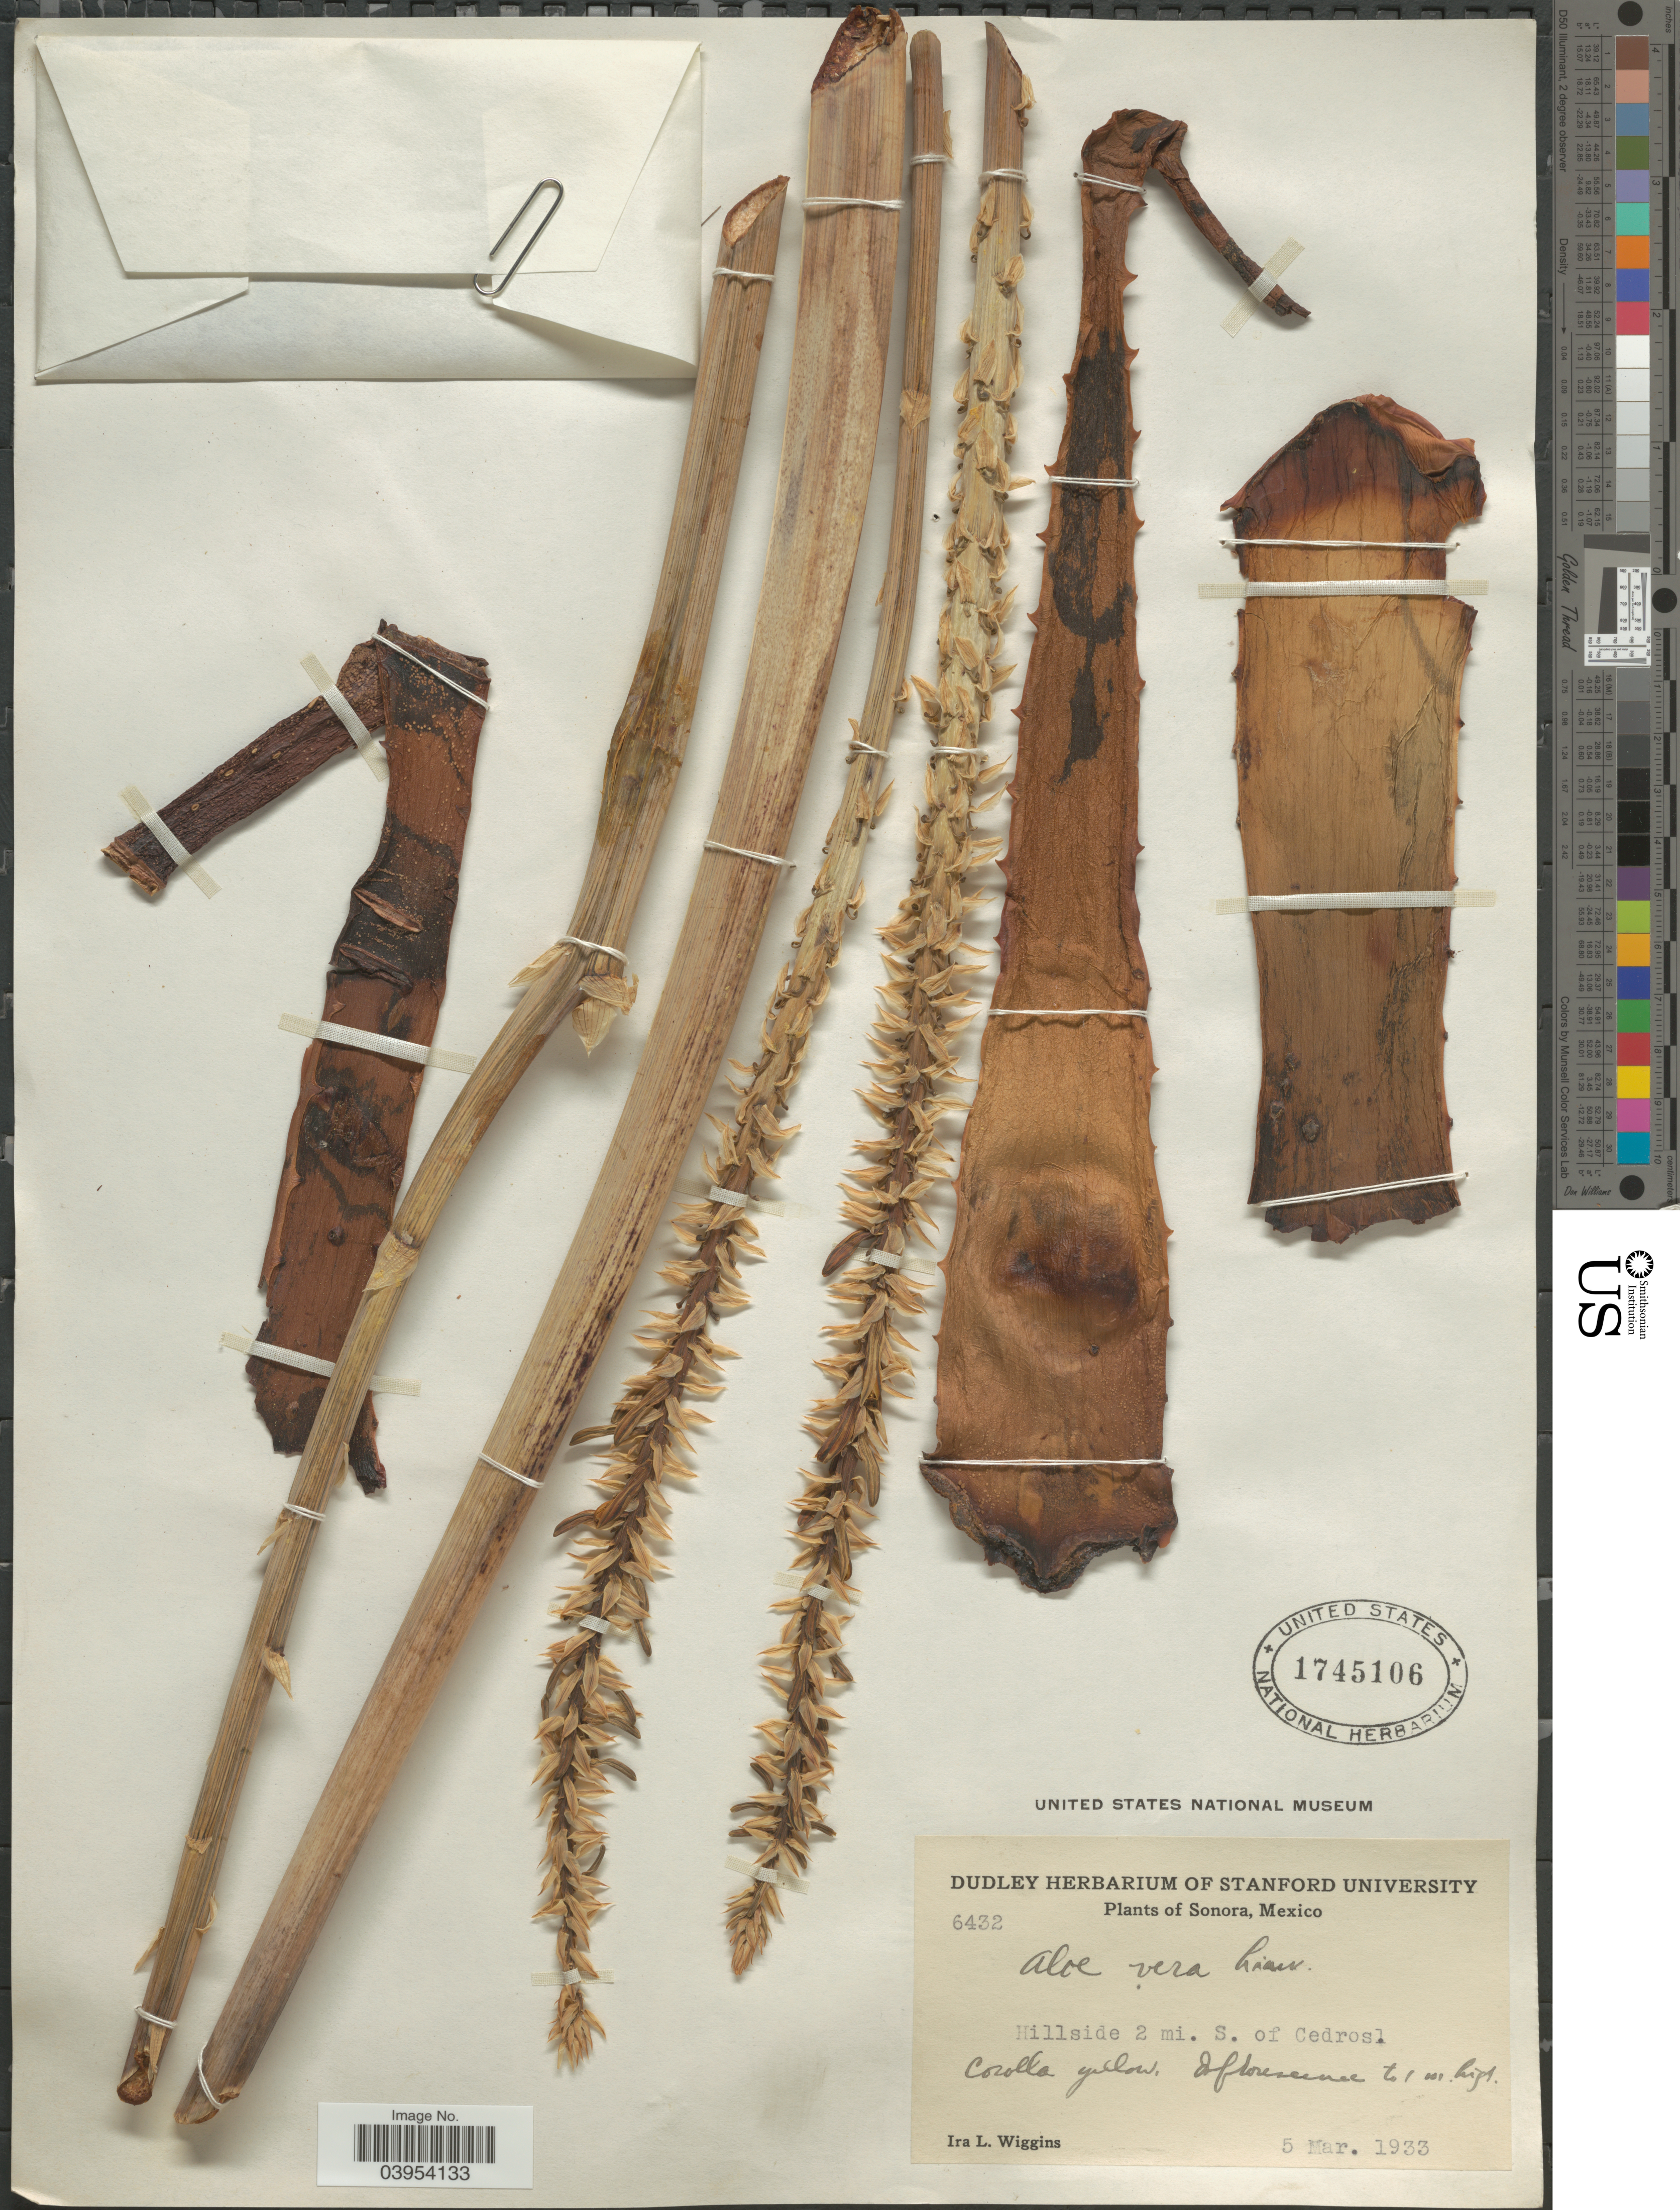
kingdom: Plantae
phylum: Tracheophyta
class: Liliopsida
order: Asparagales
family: Asphodelaceae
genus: Aloe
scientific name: Aloe vera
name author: L.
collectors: I. L. Wiggins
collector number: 6432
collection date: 1933-03-05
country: Mexico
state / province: Sonora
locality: Hillside 2 mi. S. of Cedrosl.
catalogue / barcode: US 1745106